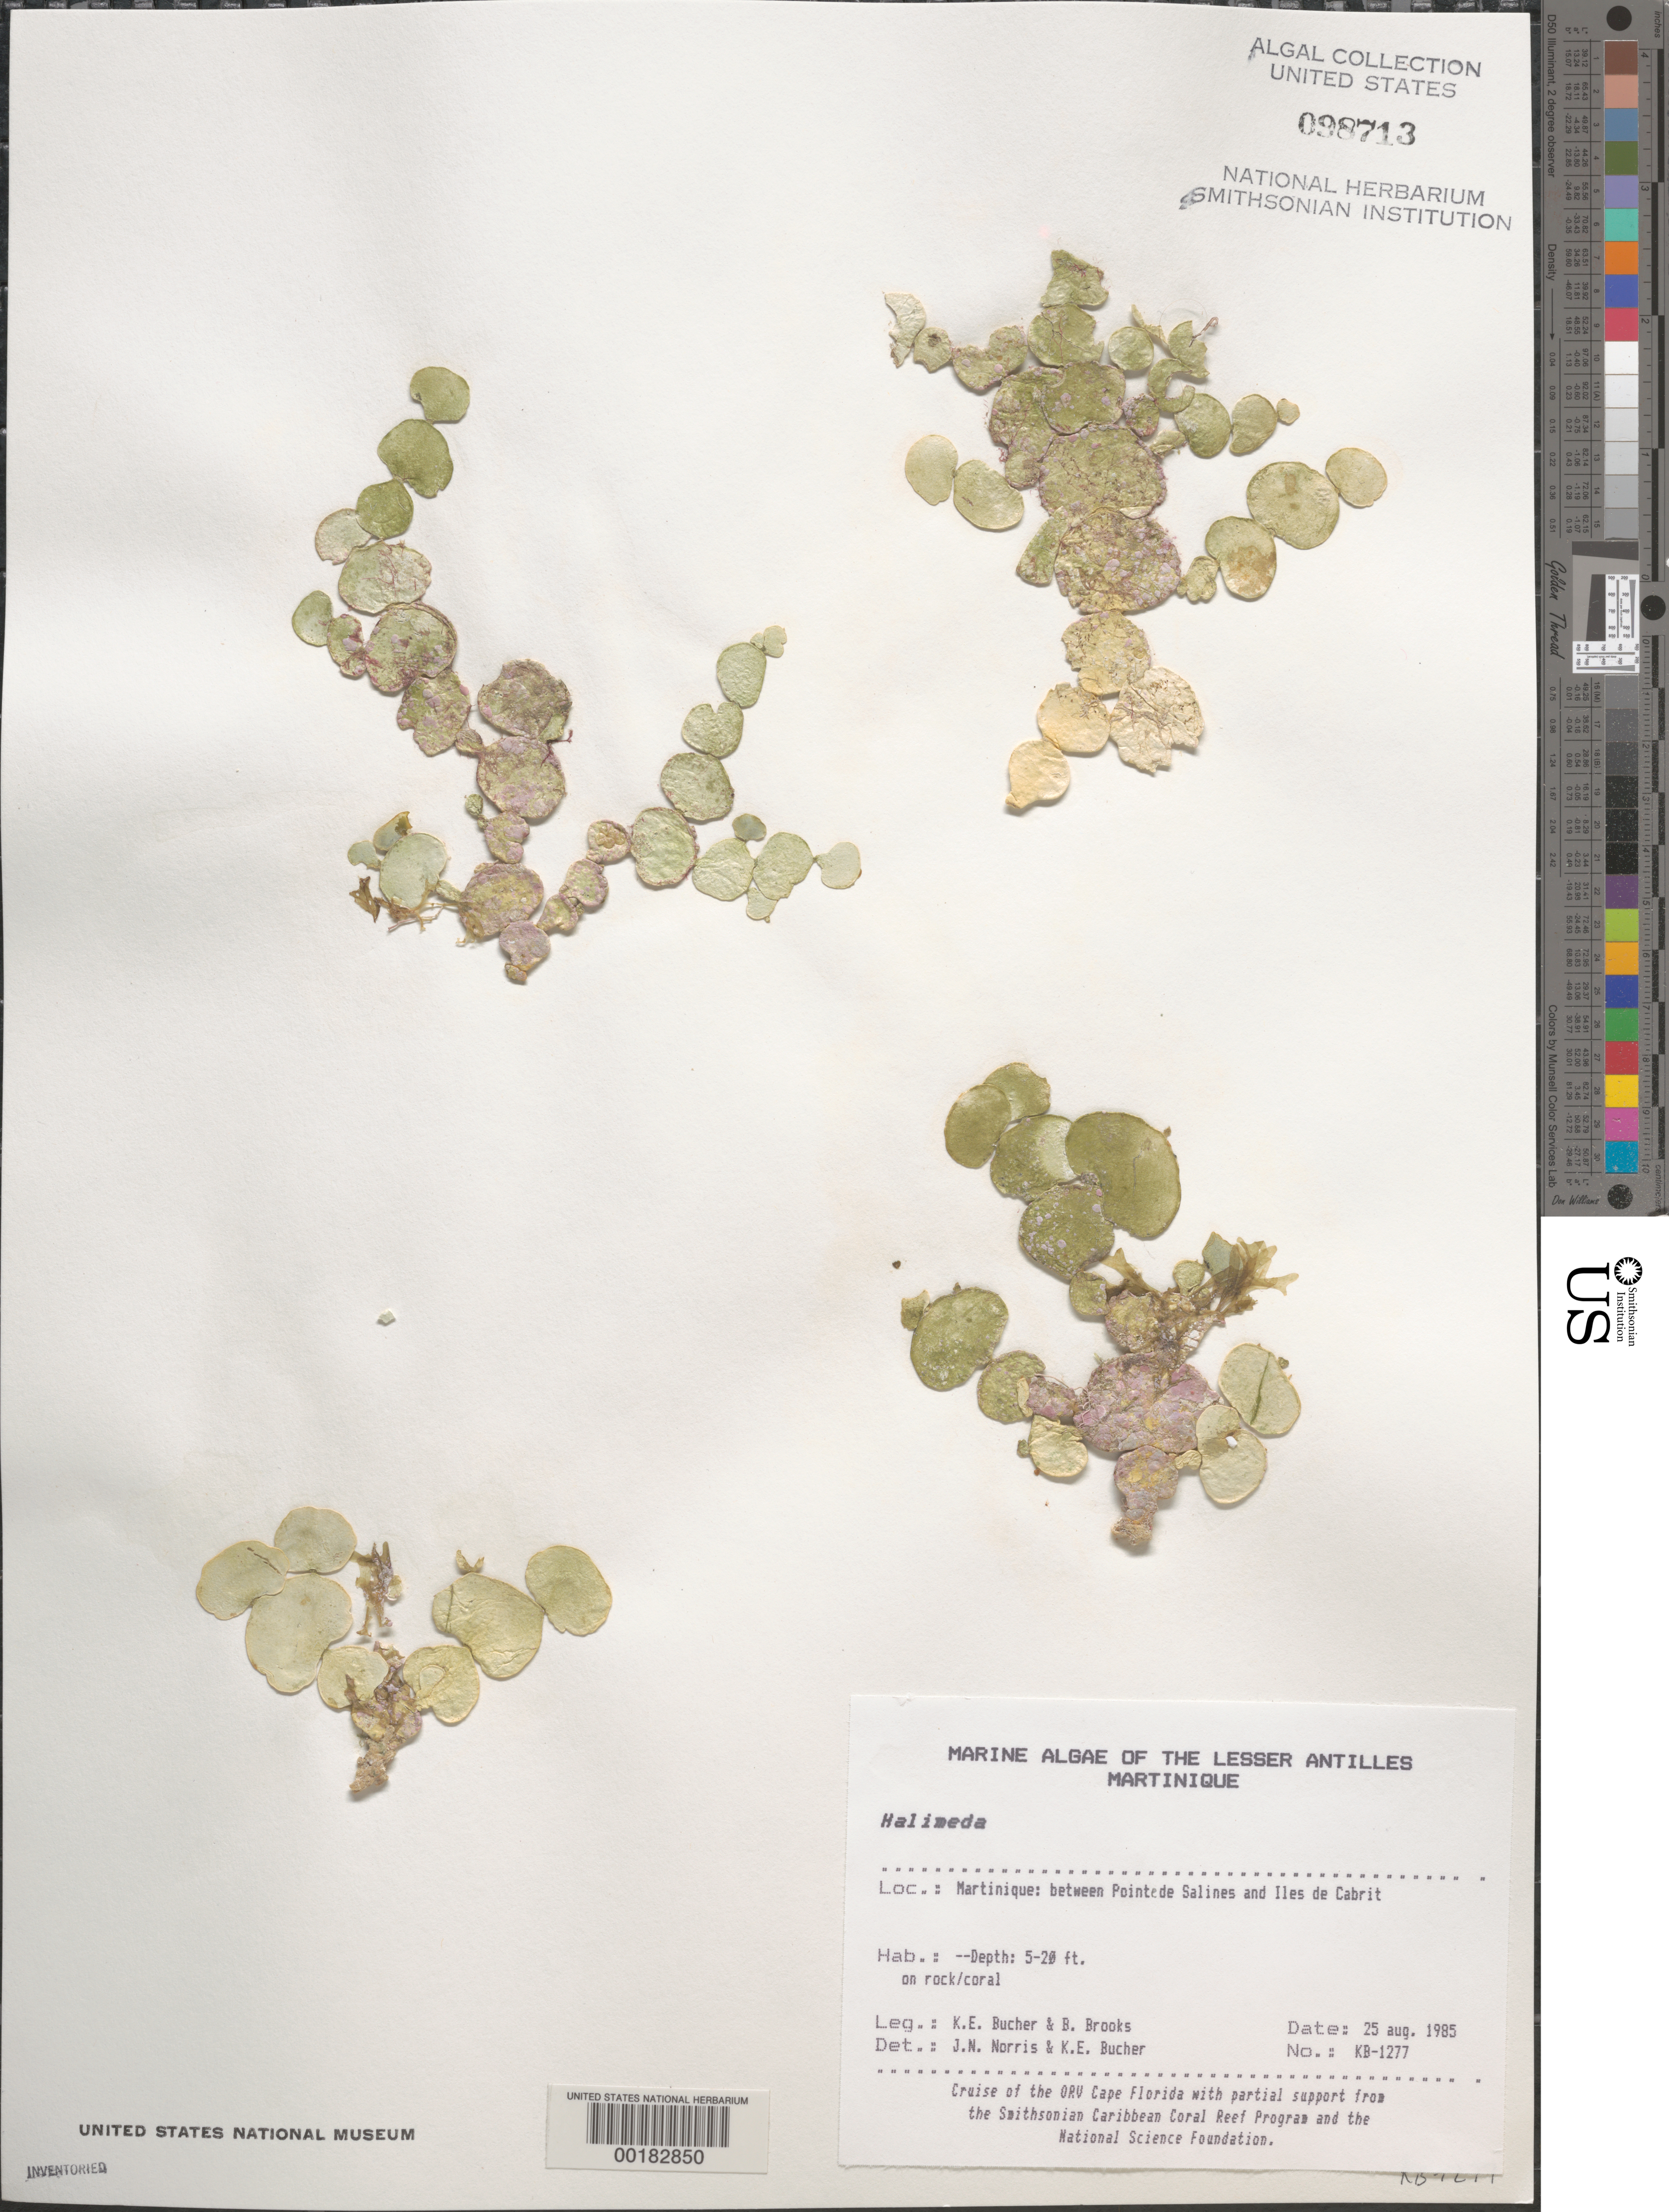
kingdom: Plantae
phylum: Chlorophyta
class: Ulvophyceae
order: Bryopsidales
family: Halimedaceae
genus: Halimeda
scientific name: Halimeda sp.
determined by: Norris, J. N.; Bucher, K. E.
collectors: K. E. Bucher & B. Brooks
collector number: Kb-1277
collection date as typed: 25 Aug 1985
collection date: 1985-08-25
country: Martinique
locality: Between Pointe de Salines and Iles de Cabrit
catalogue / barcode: US 98713